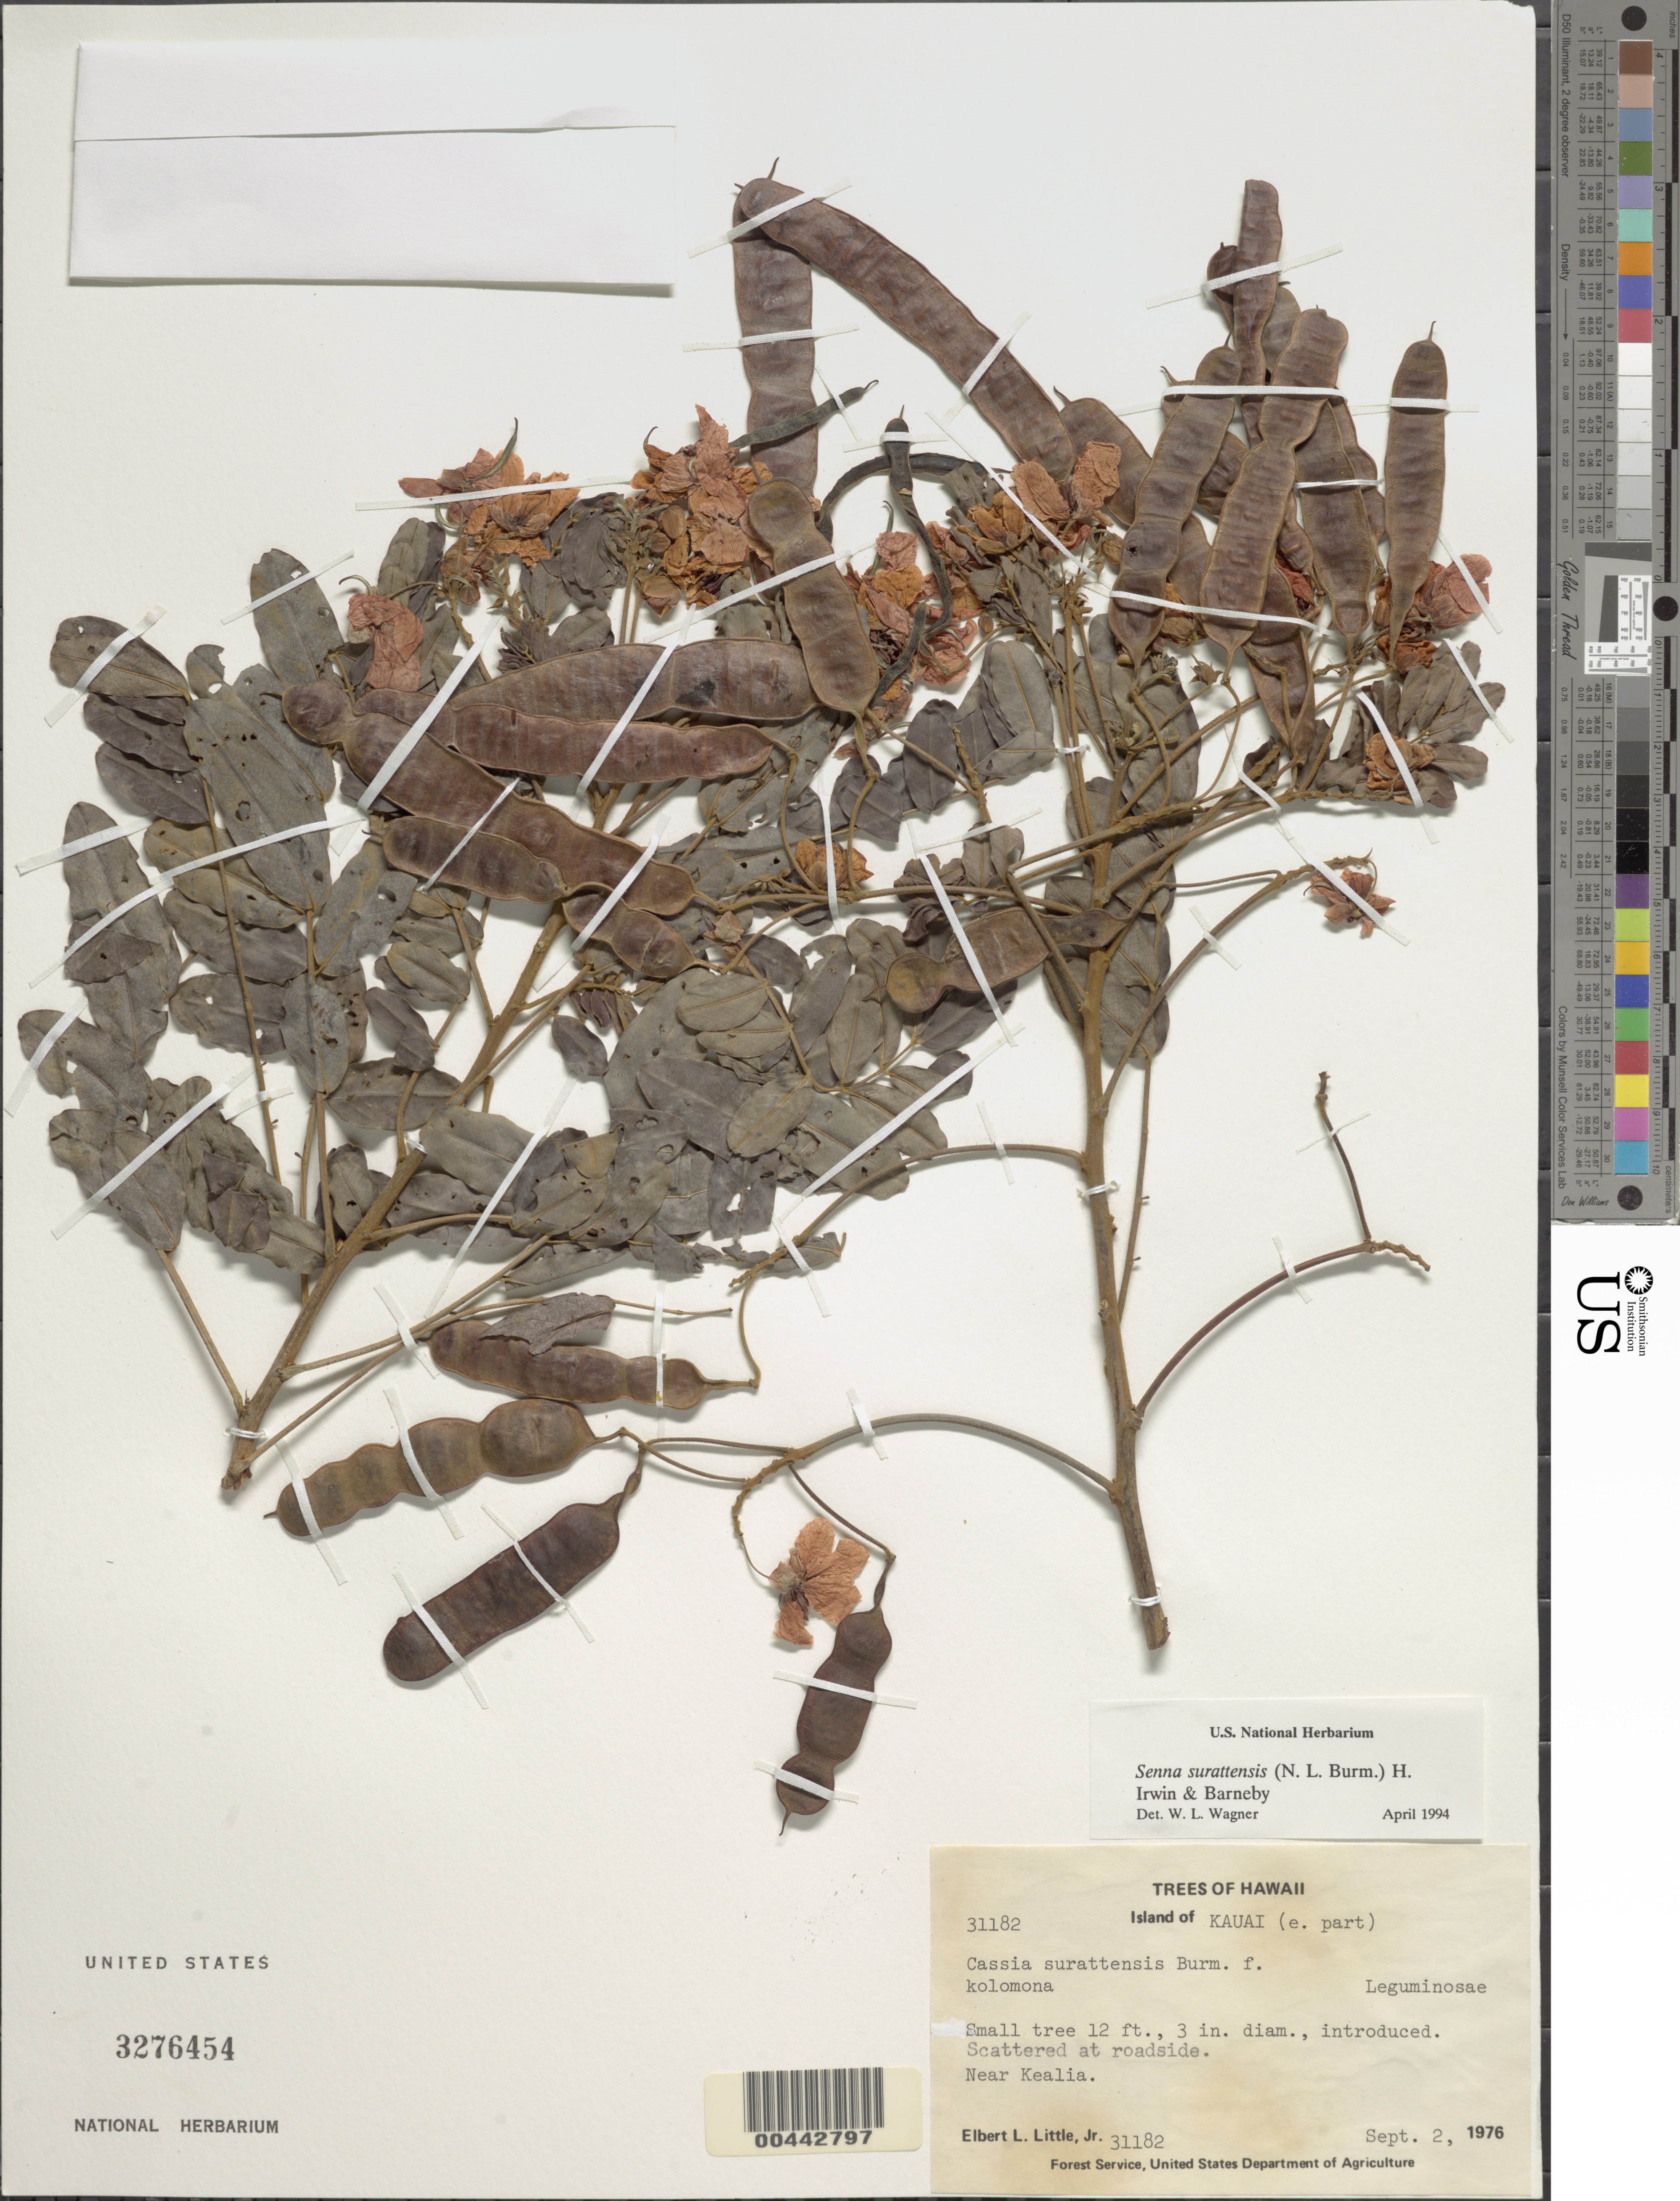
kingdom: Plantae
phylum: Tracheophyta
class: Magnoliopsida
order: Fabales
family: Fabaceae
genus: Senna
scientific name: Senna surattensis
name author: (Burm. f.) H.S. Irwin & Barneby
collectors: E. L. Little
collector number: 31182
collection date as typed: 2 Sep 1976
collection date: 1976-09-02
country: United States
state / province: Hawaii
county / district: Kauai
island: Kaua'i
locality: East part of Kauai, near Kealia.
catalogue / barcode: US 3276454